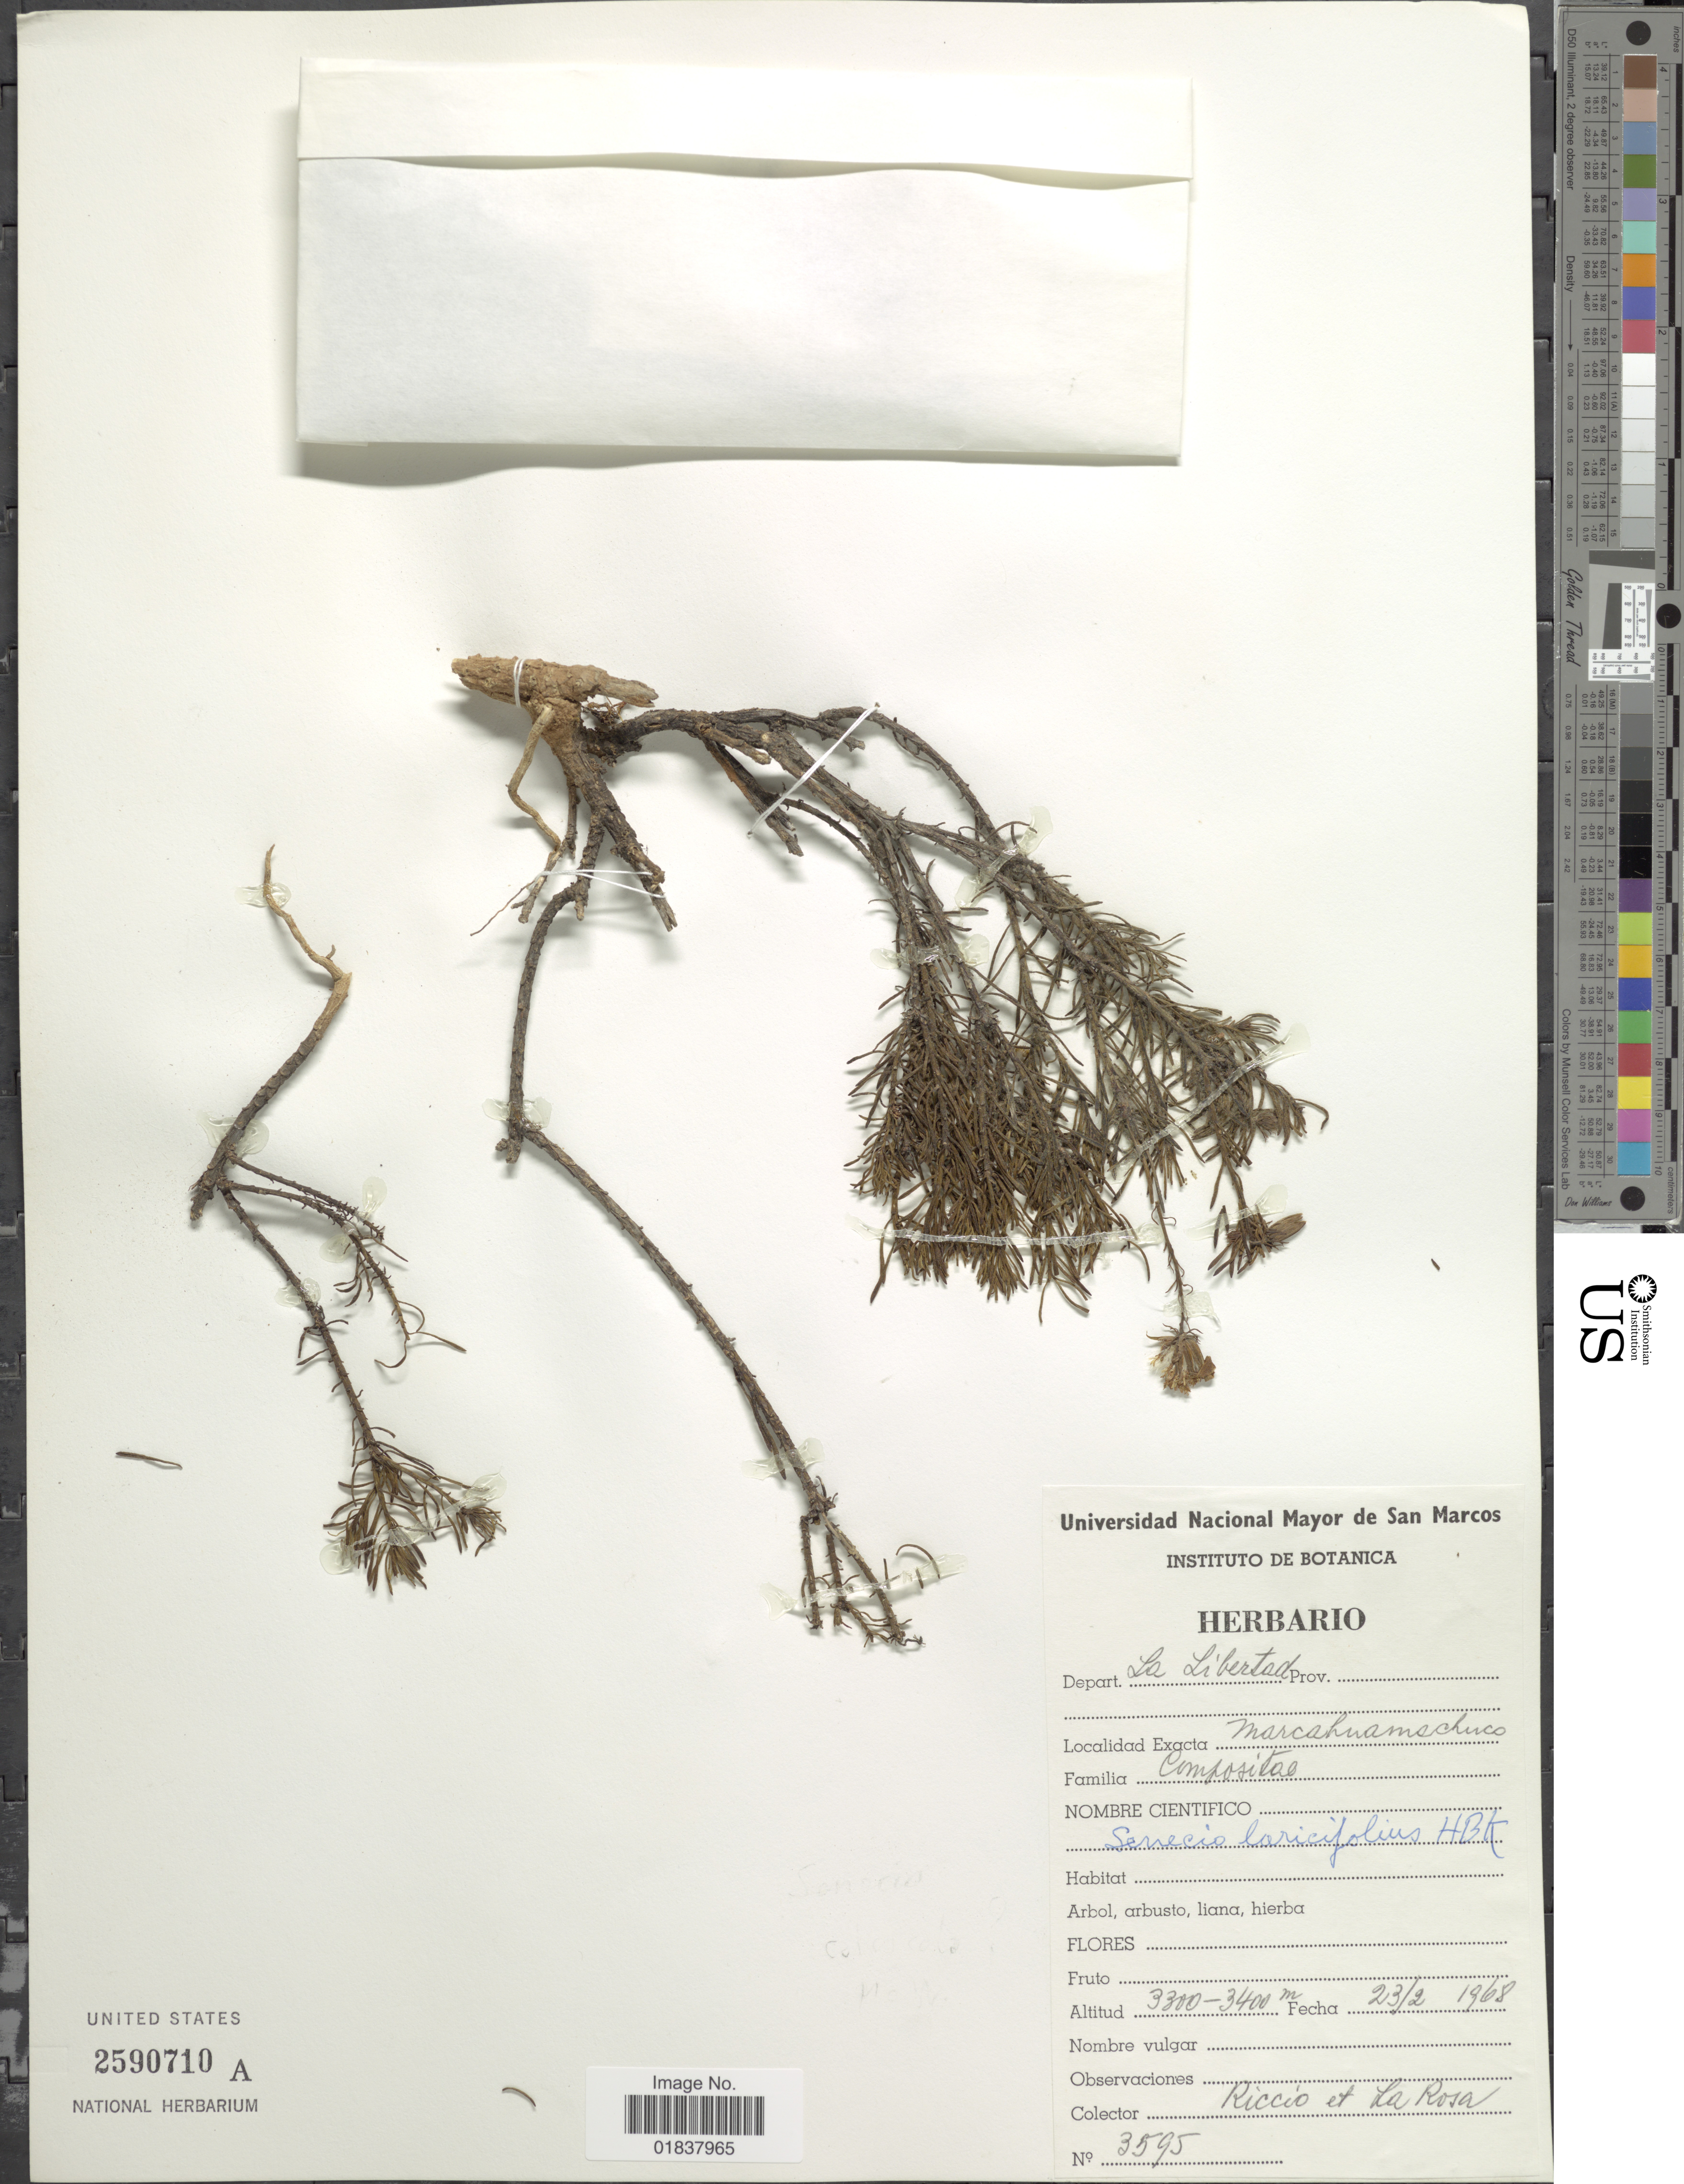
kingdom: Plantae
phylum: Tracheophyta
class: Magnoliopsida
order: Asterales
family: Asteraceae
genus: Senecio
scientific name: Senecio laricifolius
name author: Kunth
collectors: Riccio & -. La Rosa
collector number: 3595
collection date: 1968-02-23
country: El Salvador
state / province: La Libertad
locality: Marcahuamachuco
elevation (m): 3300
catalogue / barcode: US 2590710A